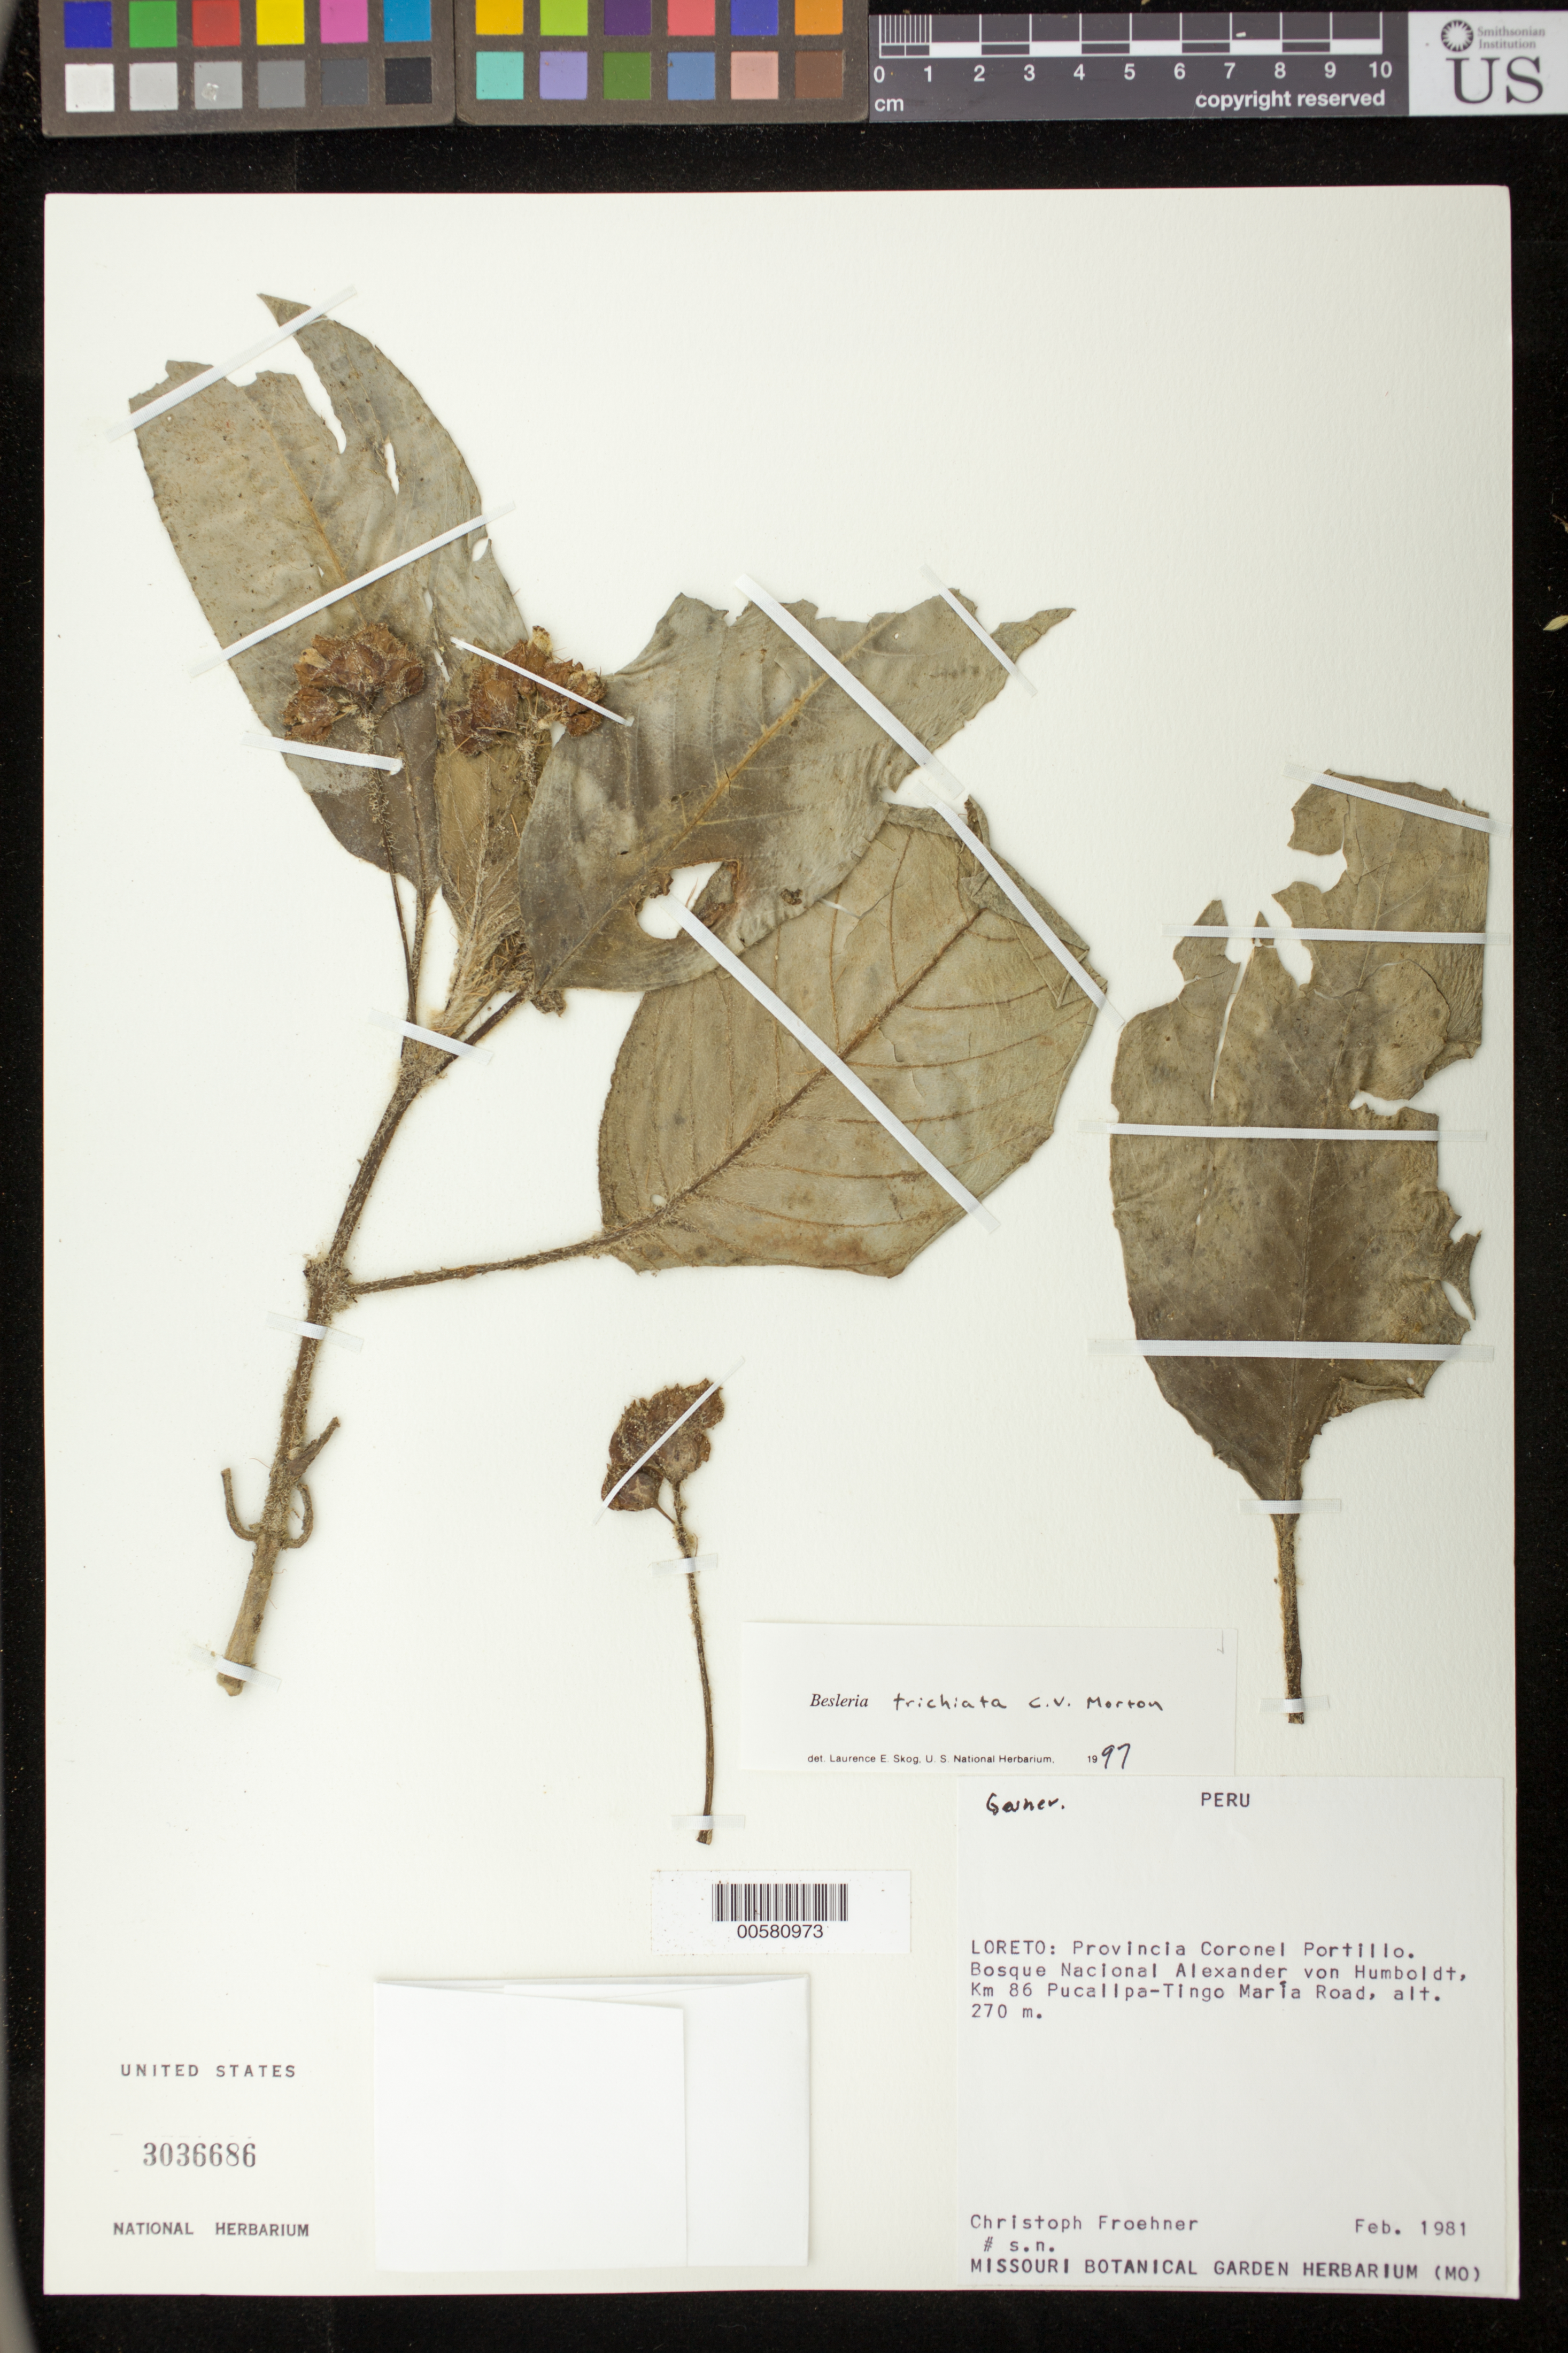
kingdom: Plantae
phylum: Tracheophyta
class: Magnoliopsida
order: Lamiales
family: Gesneriaceae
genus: Besleria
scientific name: Besleria trichiata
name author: C.V. Morton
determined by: Skog, Laurence E.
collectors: C. Froehner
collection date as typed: Feb 1981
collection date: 1981-02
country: Peru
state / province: Loreto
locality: Prov. Coronel Portillo; Bosque Nacional Alexander von Humboldt, km 86 Pucallpa - Tingo María Road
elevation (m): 270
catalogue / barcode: US 3036686